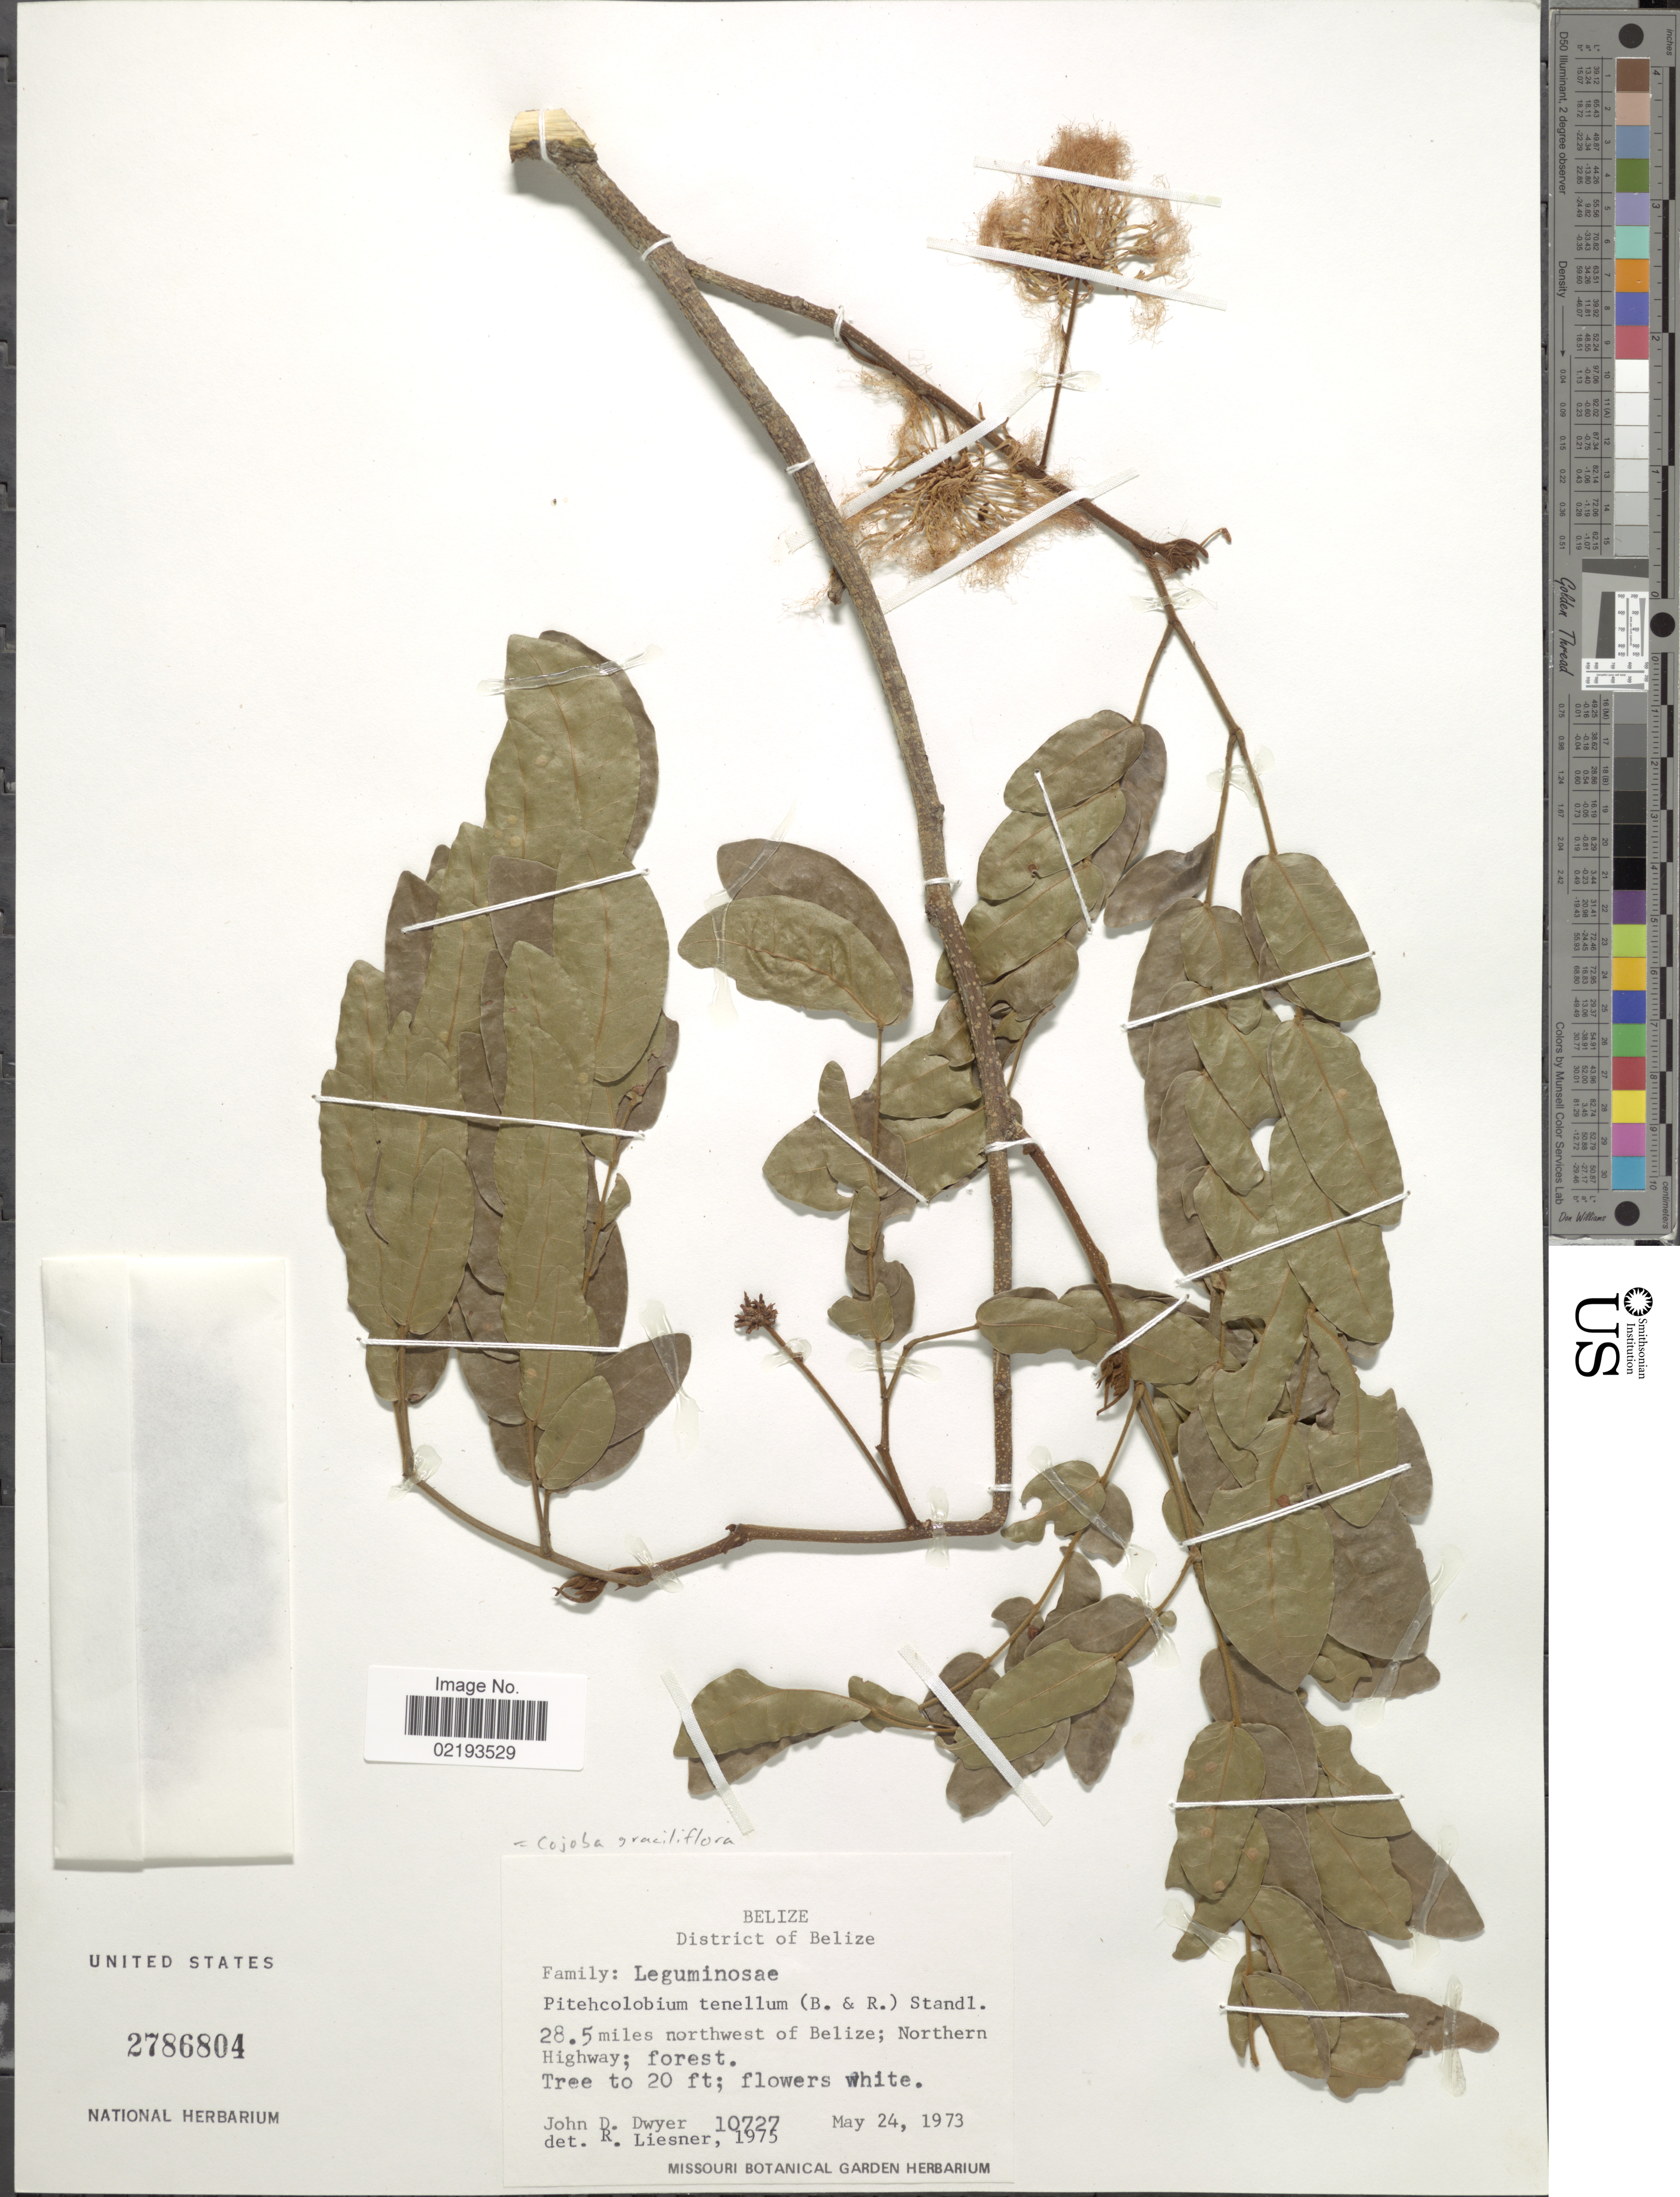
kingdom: Plantae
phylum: Tracheophyta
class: Magnoliopsida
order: Fabales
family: Fabaceae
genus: Cojoba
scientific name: Cojoba graciliflora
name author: (S.F. Blake) Britton & Rose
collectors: J. D. Dwyer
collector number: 10727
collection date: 1973-05-24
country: Belize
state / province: Belize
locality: District of Belize, 28.5 miles northwest of Belize; Northern Highway; forest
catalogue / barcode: US 2786804